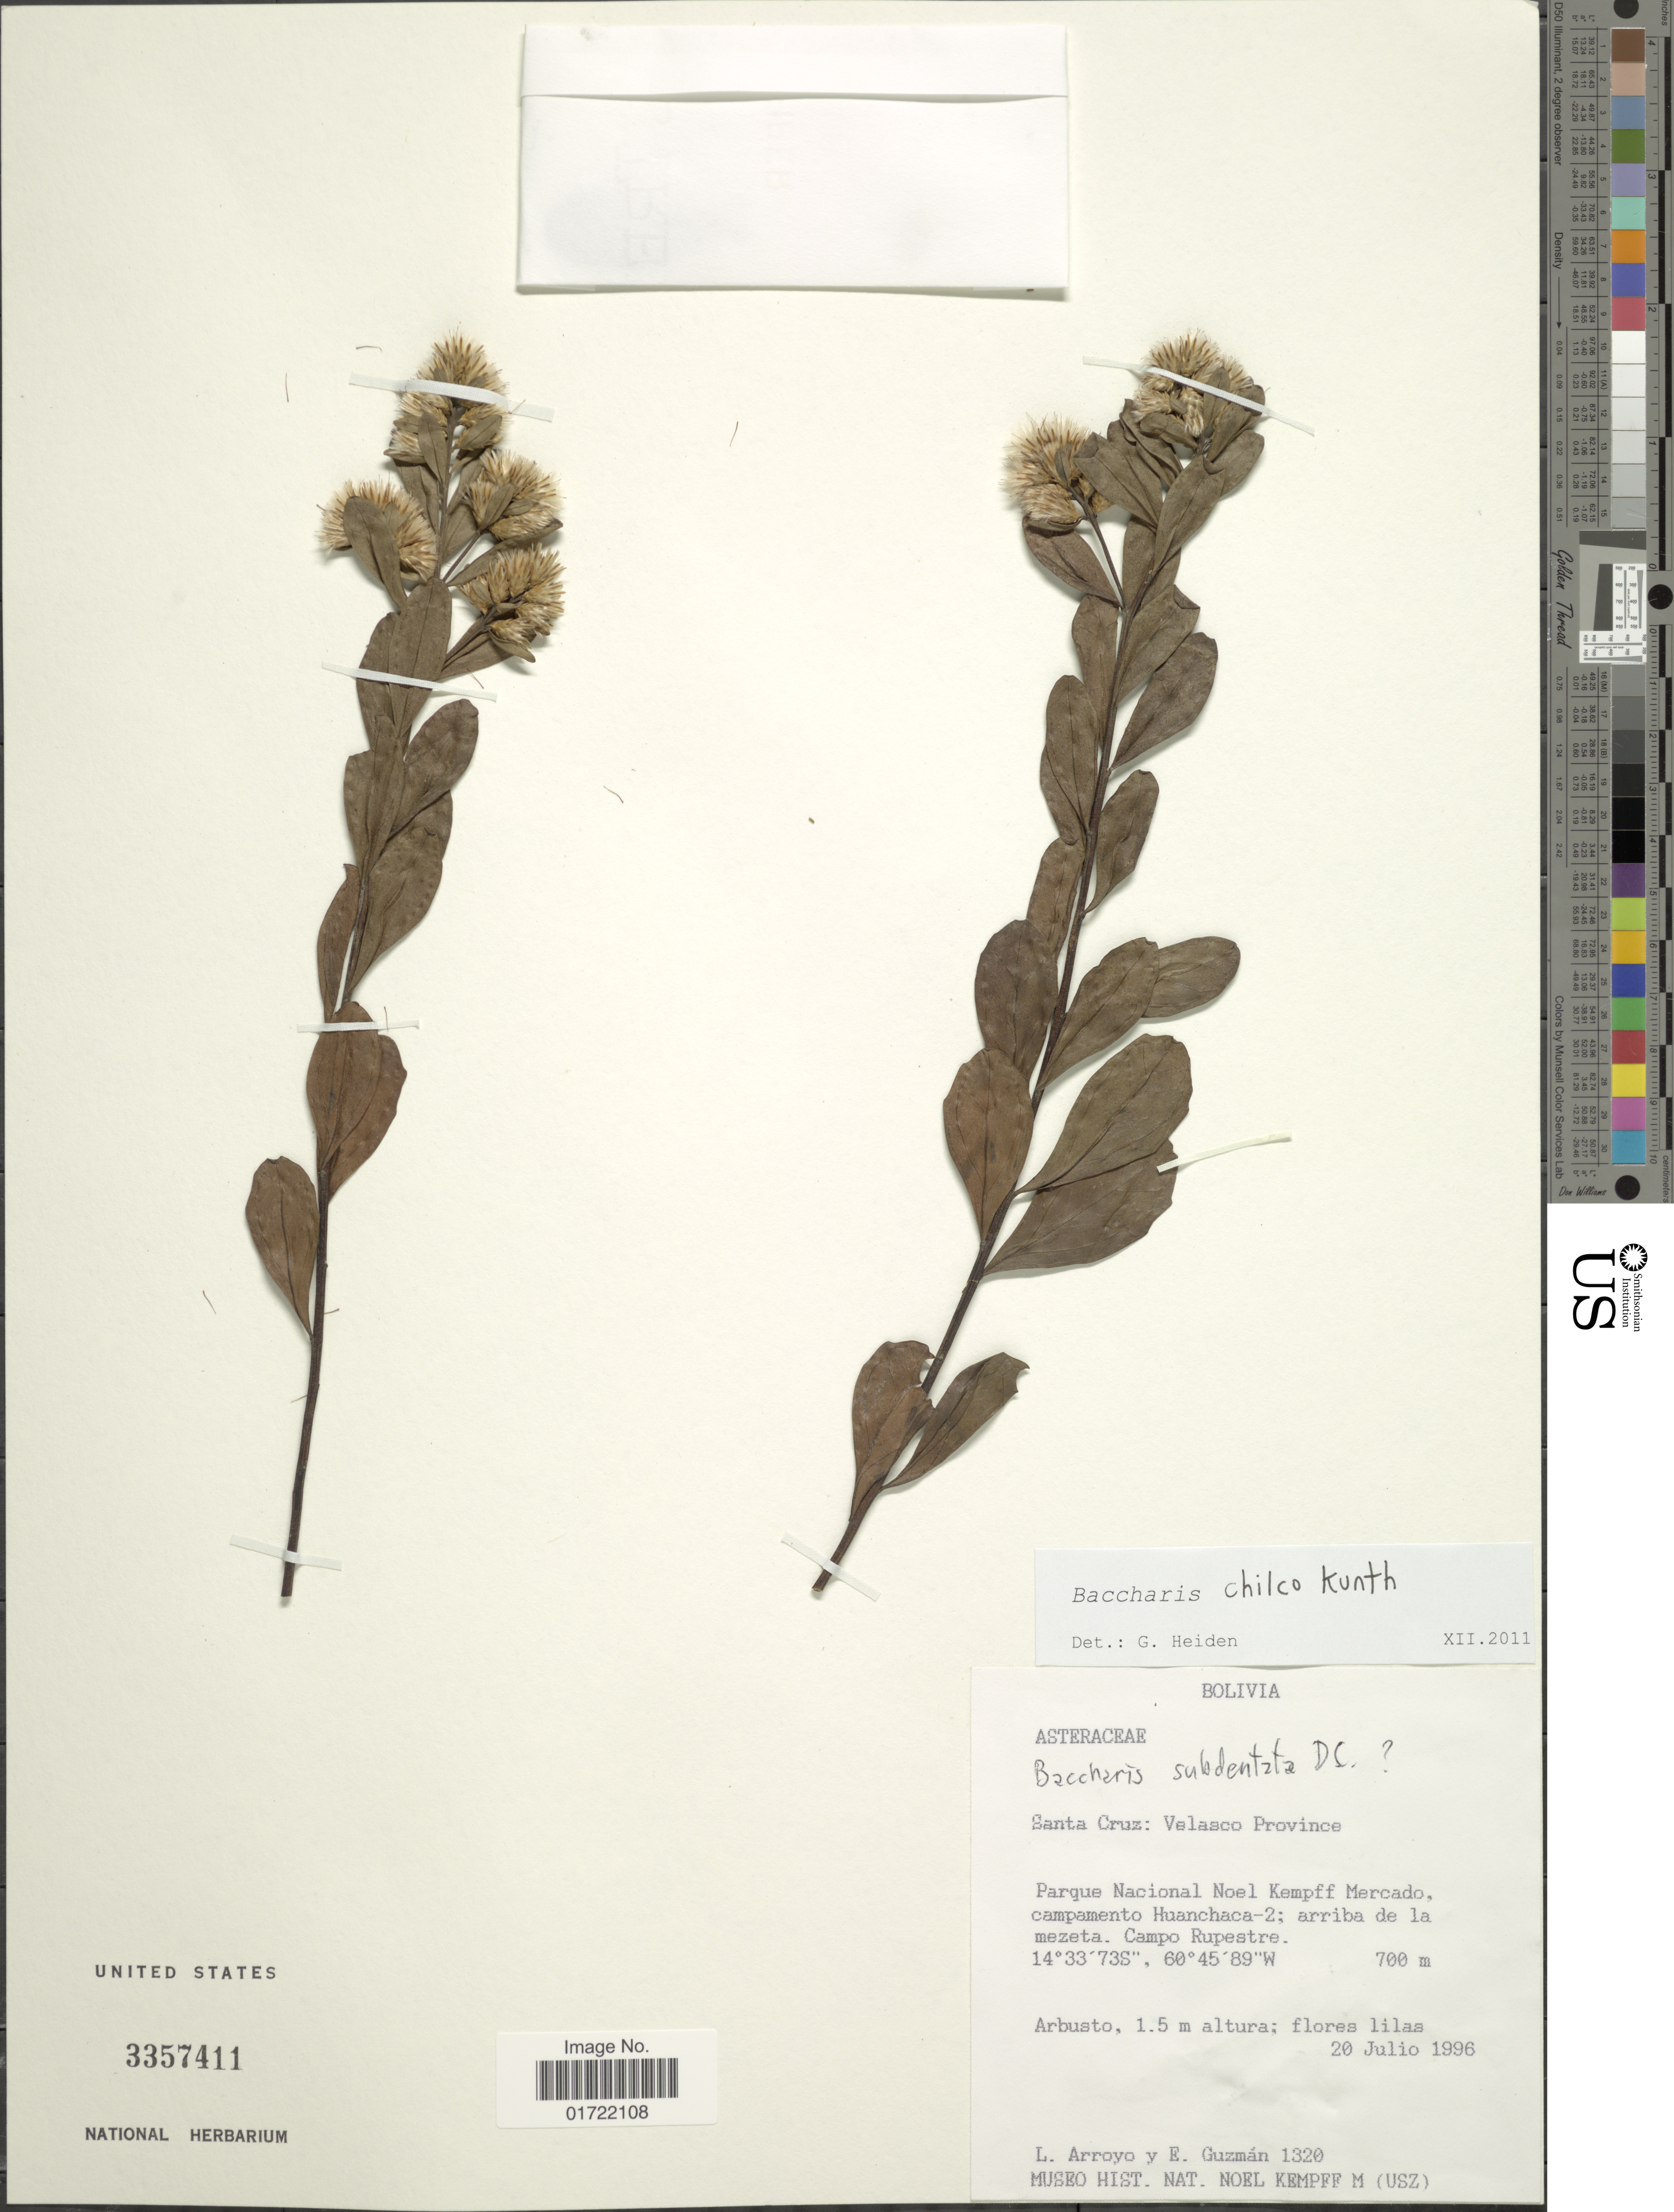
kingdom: Plantae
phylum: Tracheophyta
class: Magnoliopsida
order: Asterales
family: Asteraceae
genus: Baccharis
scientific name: Baccharis chilco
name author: Kunth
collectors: L. Arroyo & E. Guzman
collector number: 1320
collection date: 1996-07-20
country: Bolivia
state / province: Santa Cruz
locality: Velasco Province, Parque National Noel Kempff Mercado, campamento Huanchaca-2; arriba de la mezeta, Campo Ruperstre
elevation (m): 700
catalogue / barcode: US 3357411